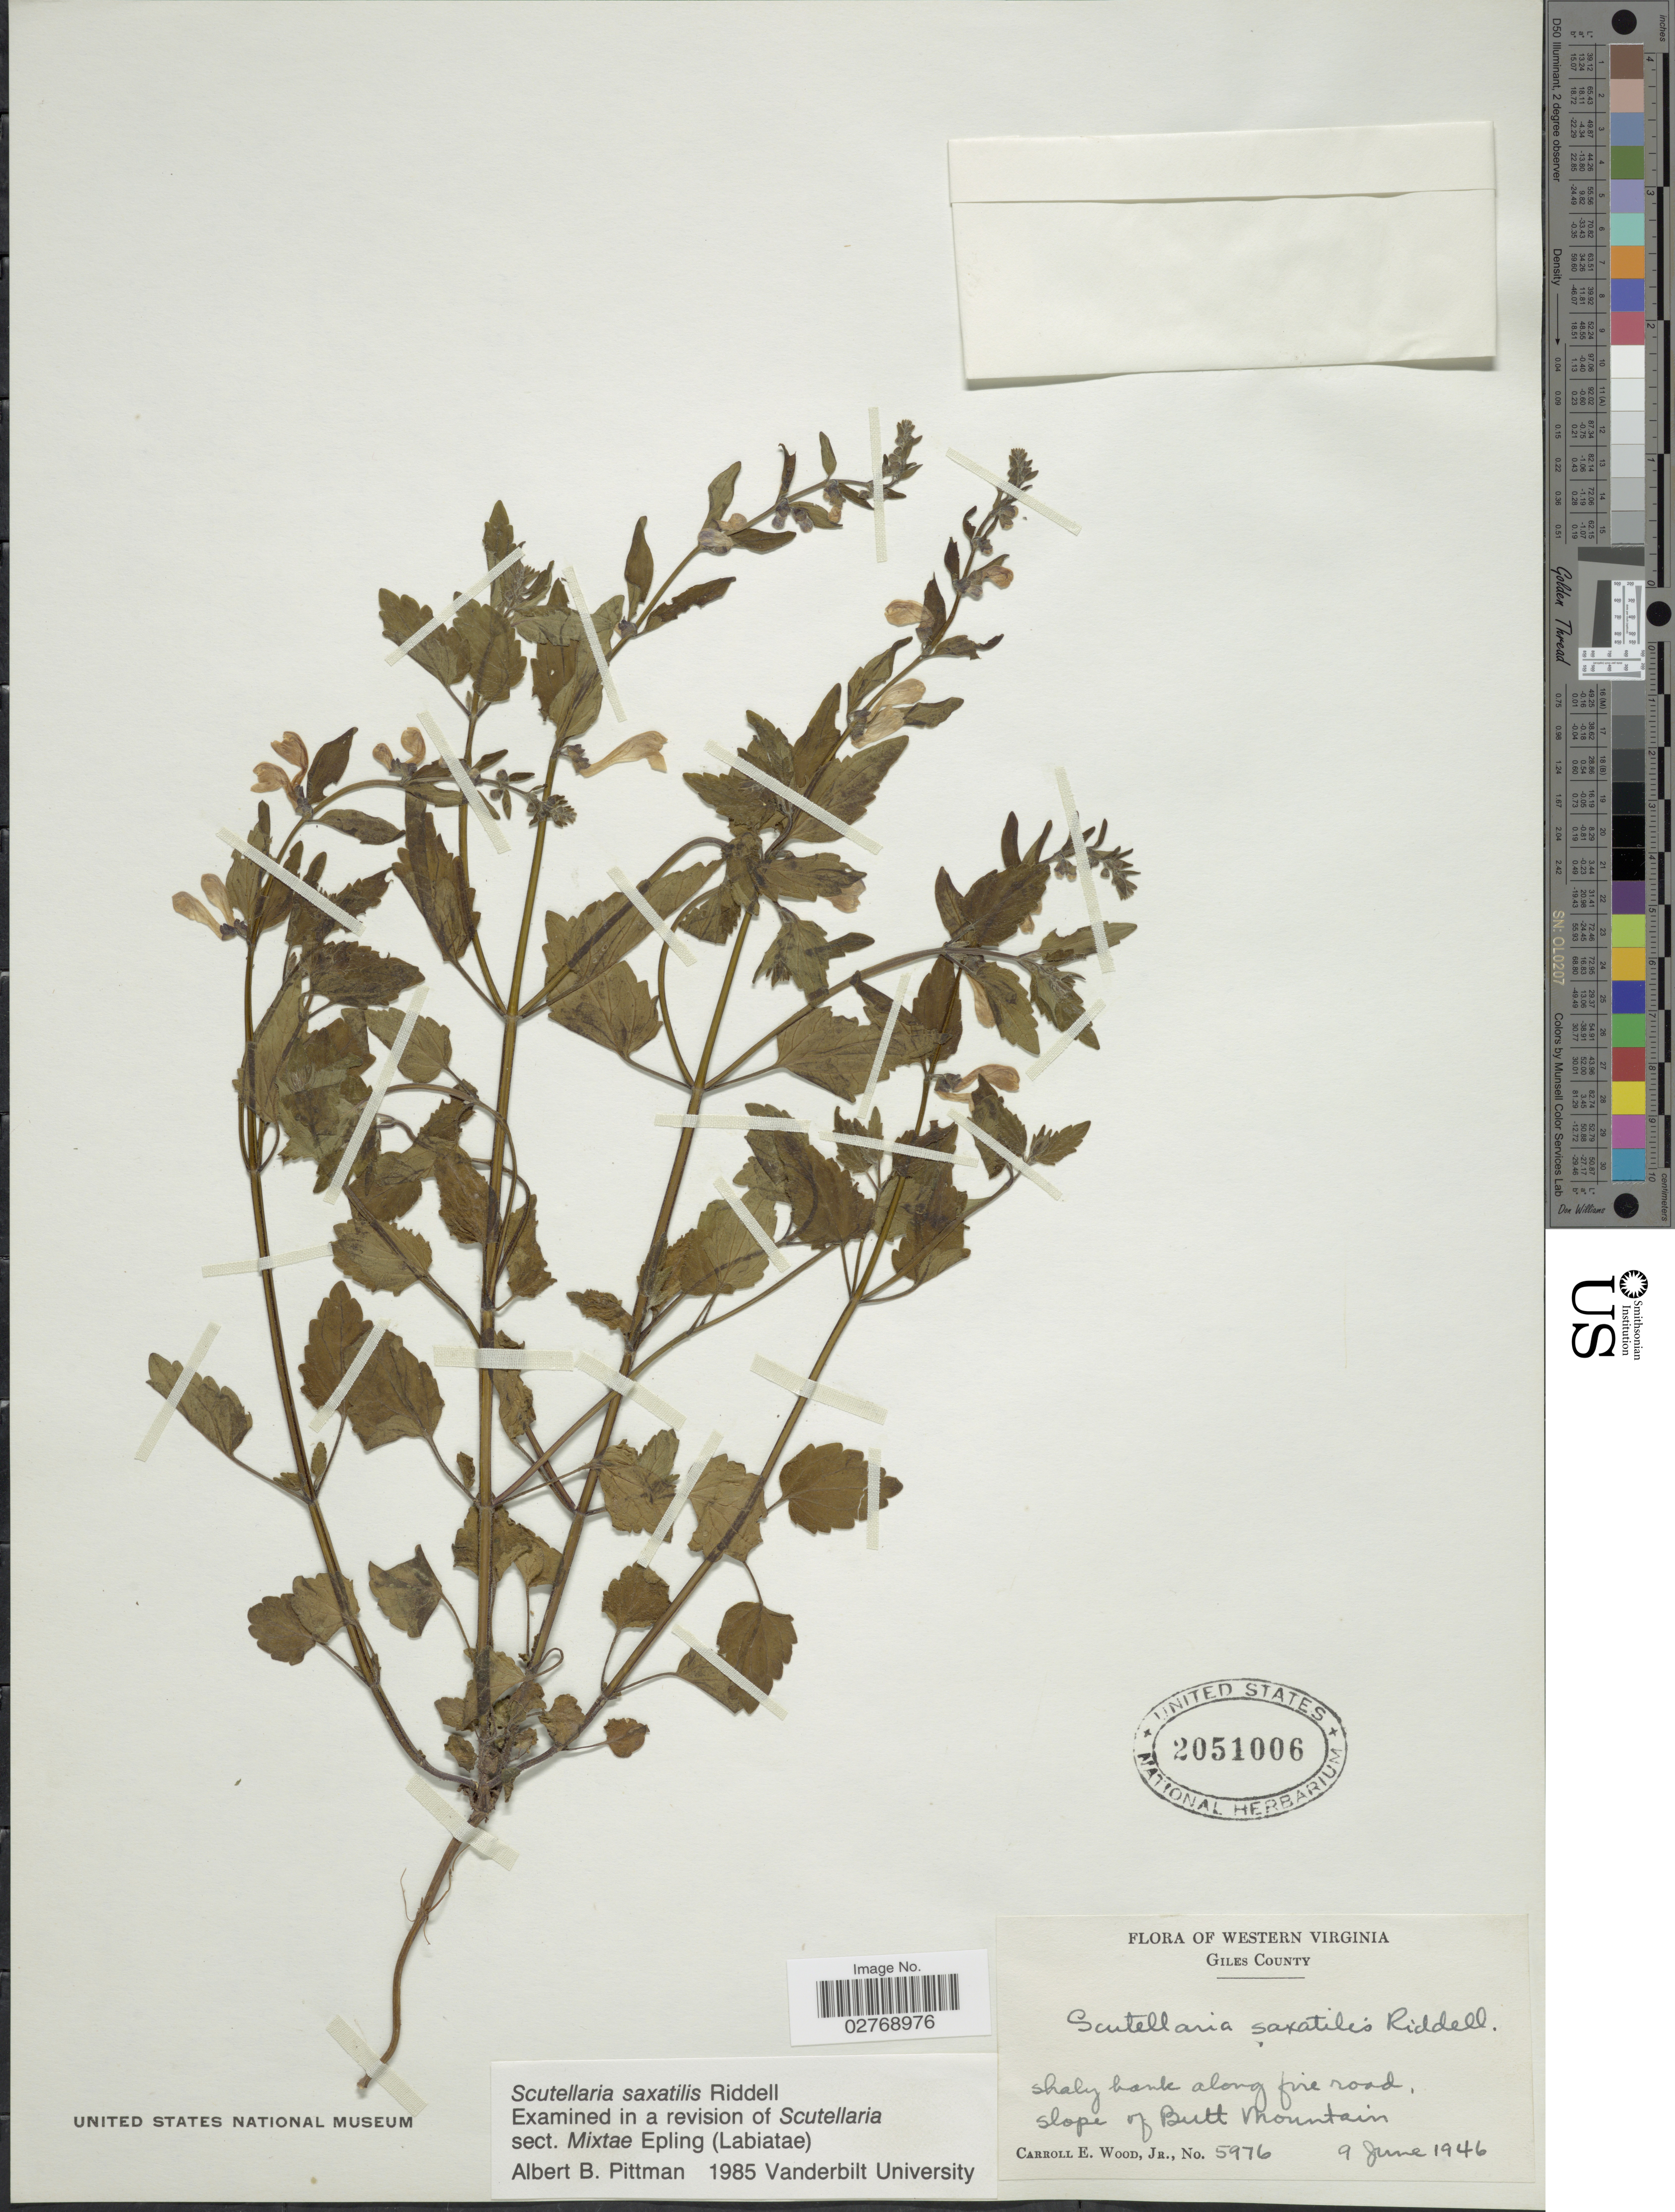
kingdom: Plantae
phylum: Tracheophyta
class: Magnoliopsida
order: Lamiales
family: Lamiaceae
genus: Scutellaria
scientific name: Scutellaria saxatilis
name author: Riddell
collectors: C. Wood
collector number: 5976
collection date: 1946-06-09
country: United States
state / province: Virginia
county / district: Giles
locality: Western Virginia, Shady bank along fire road, slope of Butt Mountain.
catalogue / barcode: US 2051006